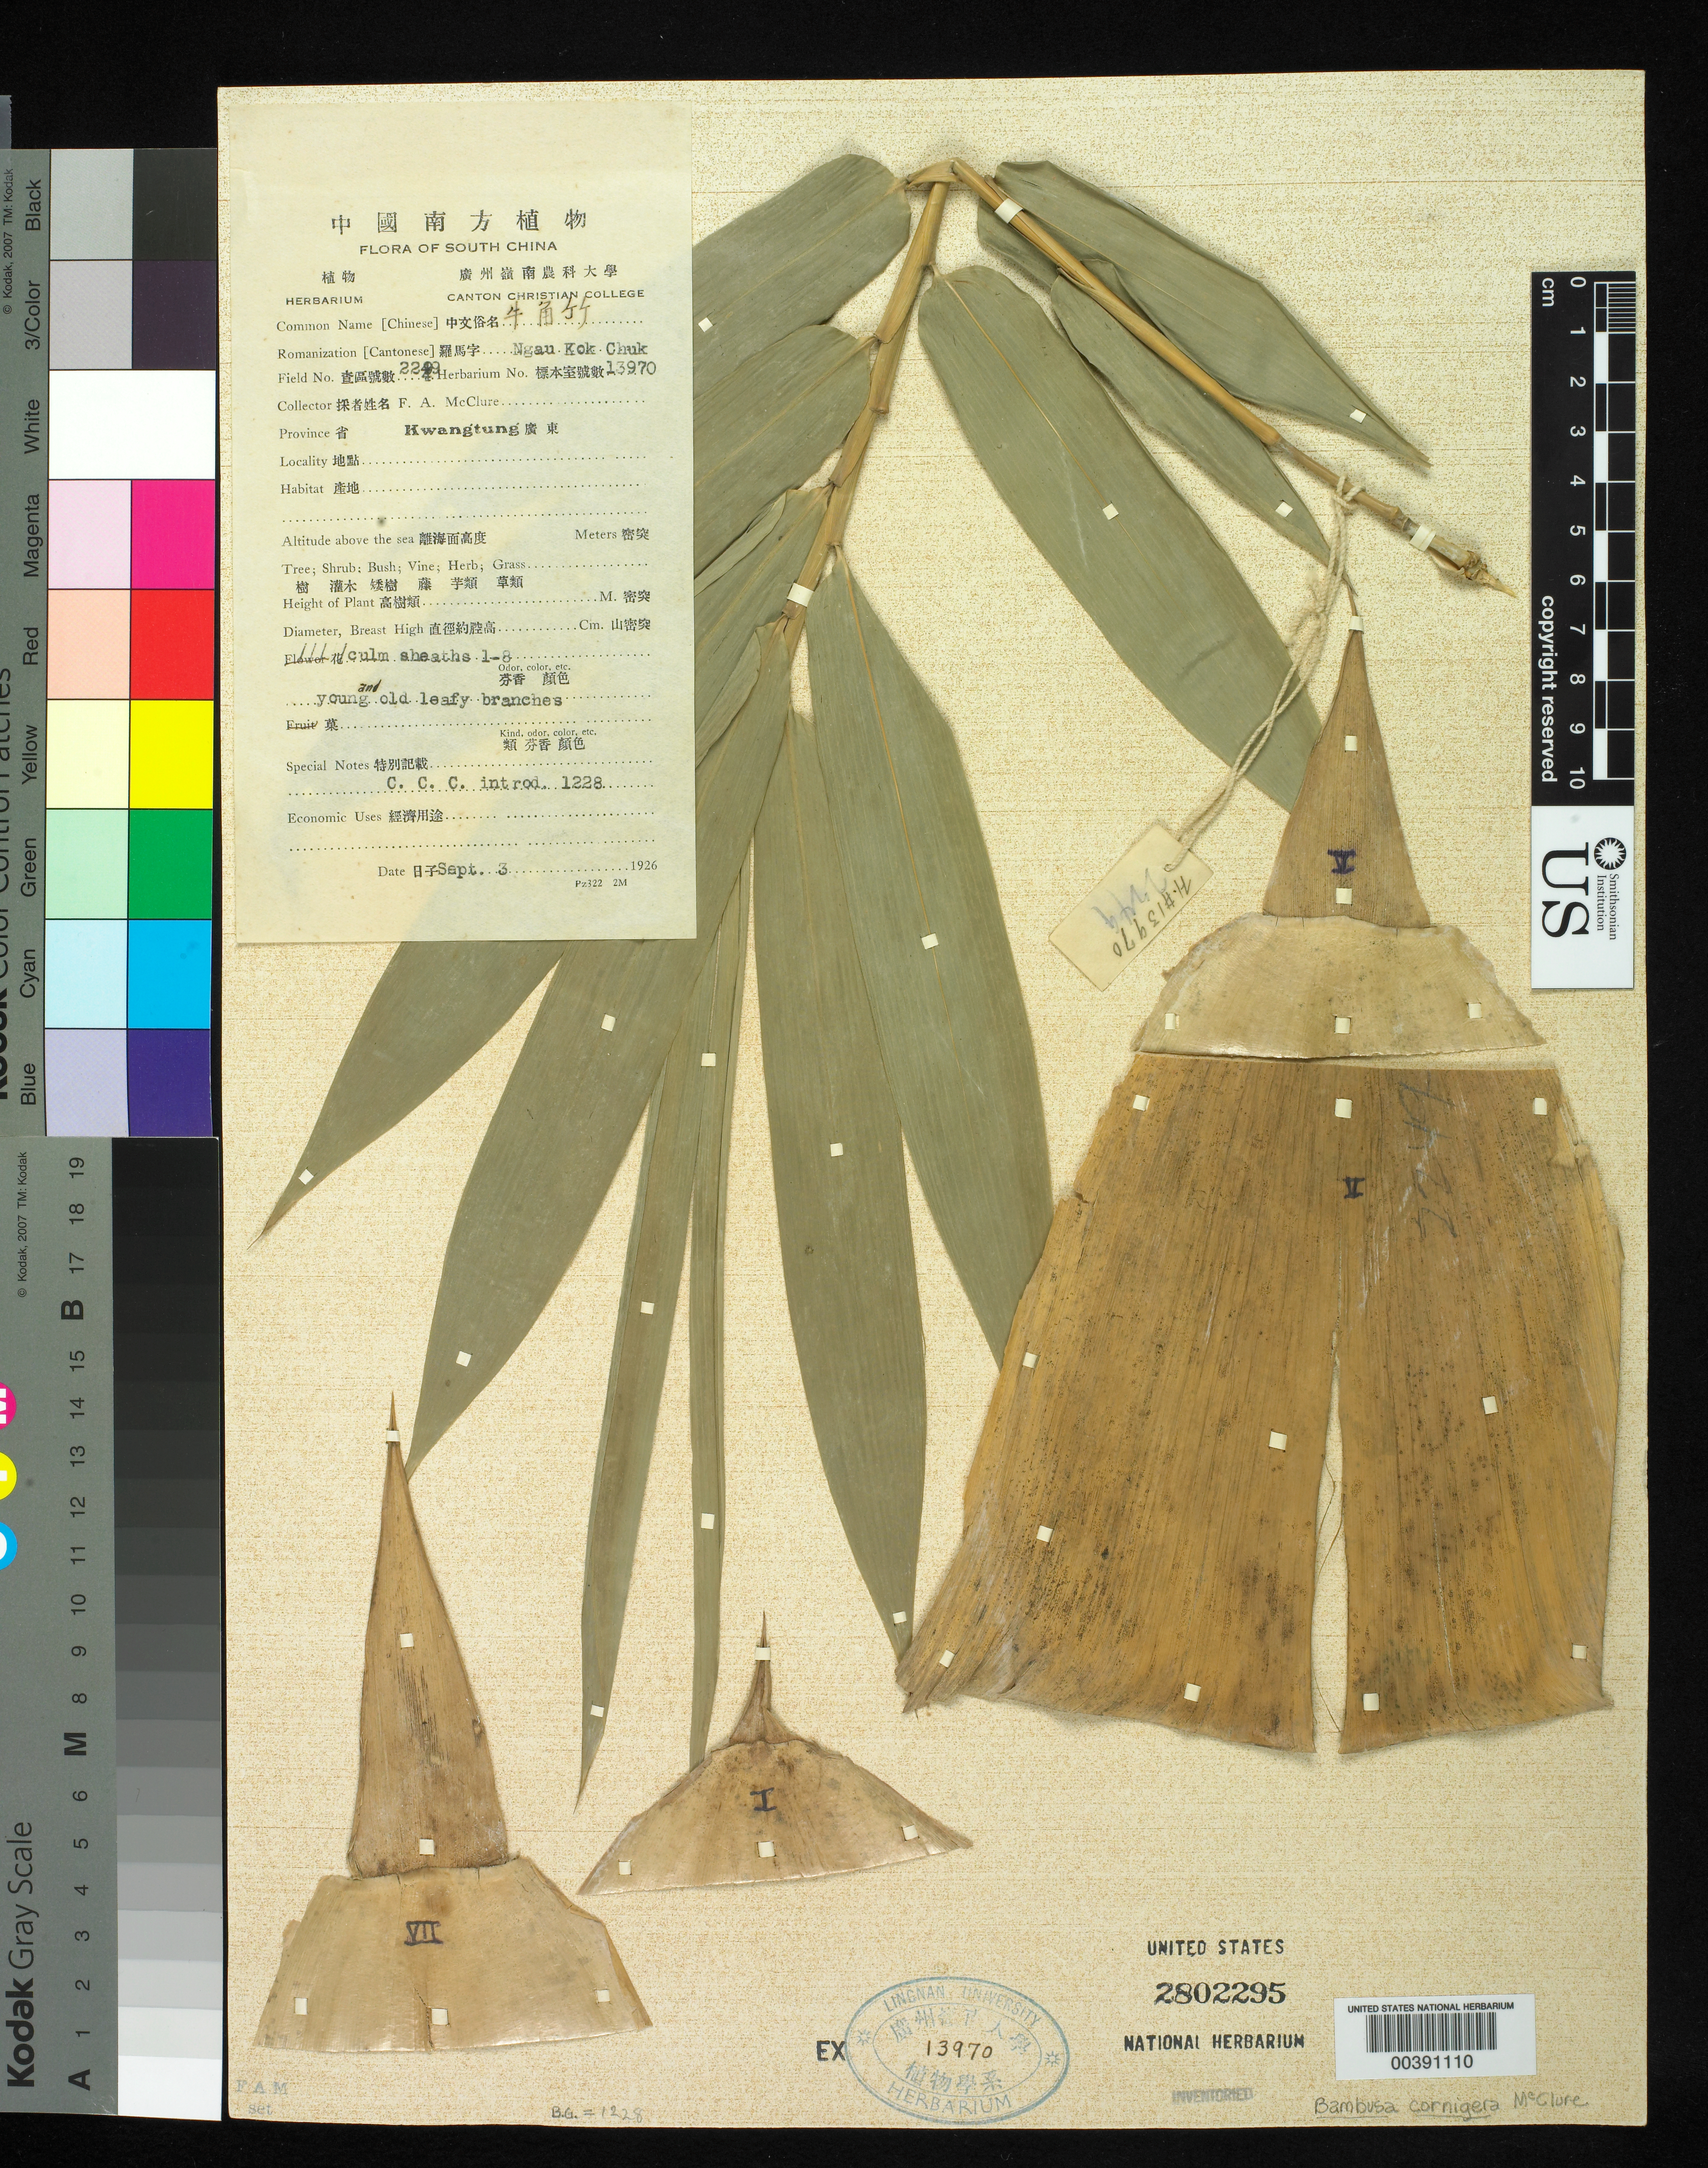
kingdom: Plantae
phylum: Tracheophyta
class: Liliopsida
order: Poales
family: Poaceae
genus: Bambusa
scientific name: Bambusa cornigera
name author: McClure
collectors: F. A. McClure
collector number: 2249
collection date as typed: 03 Sep 1926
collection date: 1926-09-03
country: China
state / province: Guangdong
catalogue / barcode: US 2802295